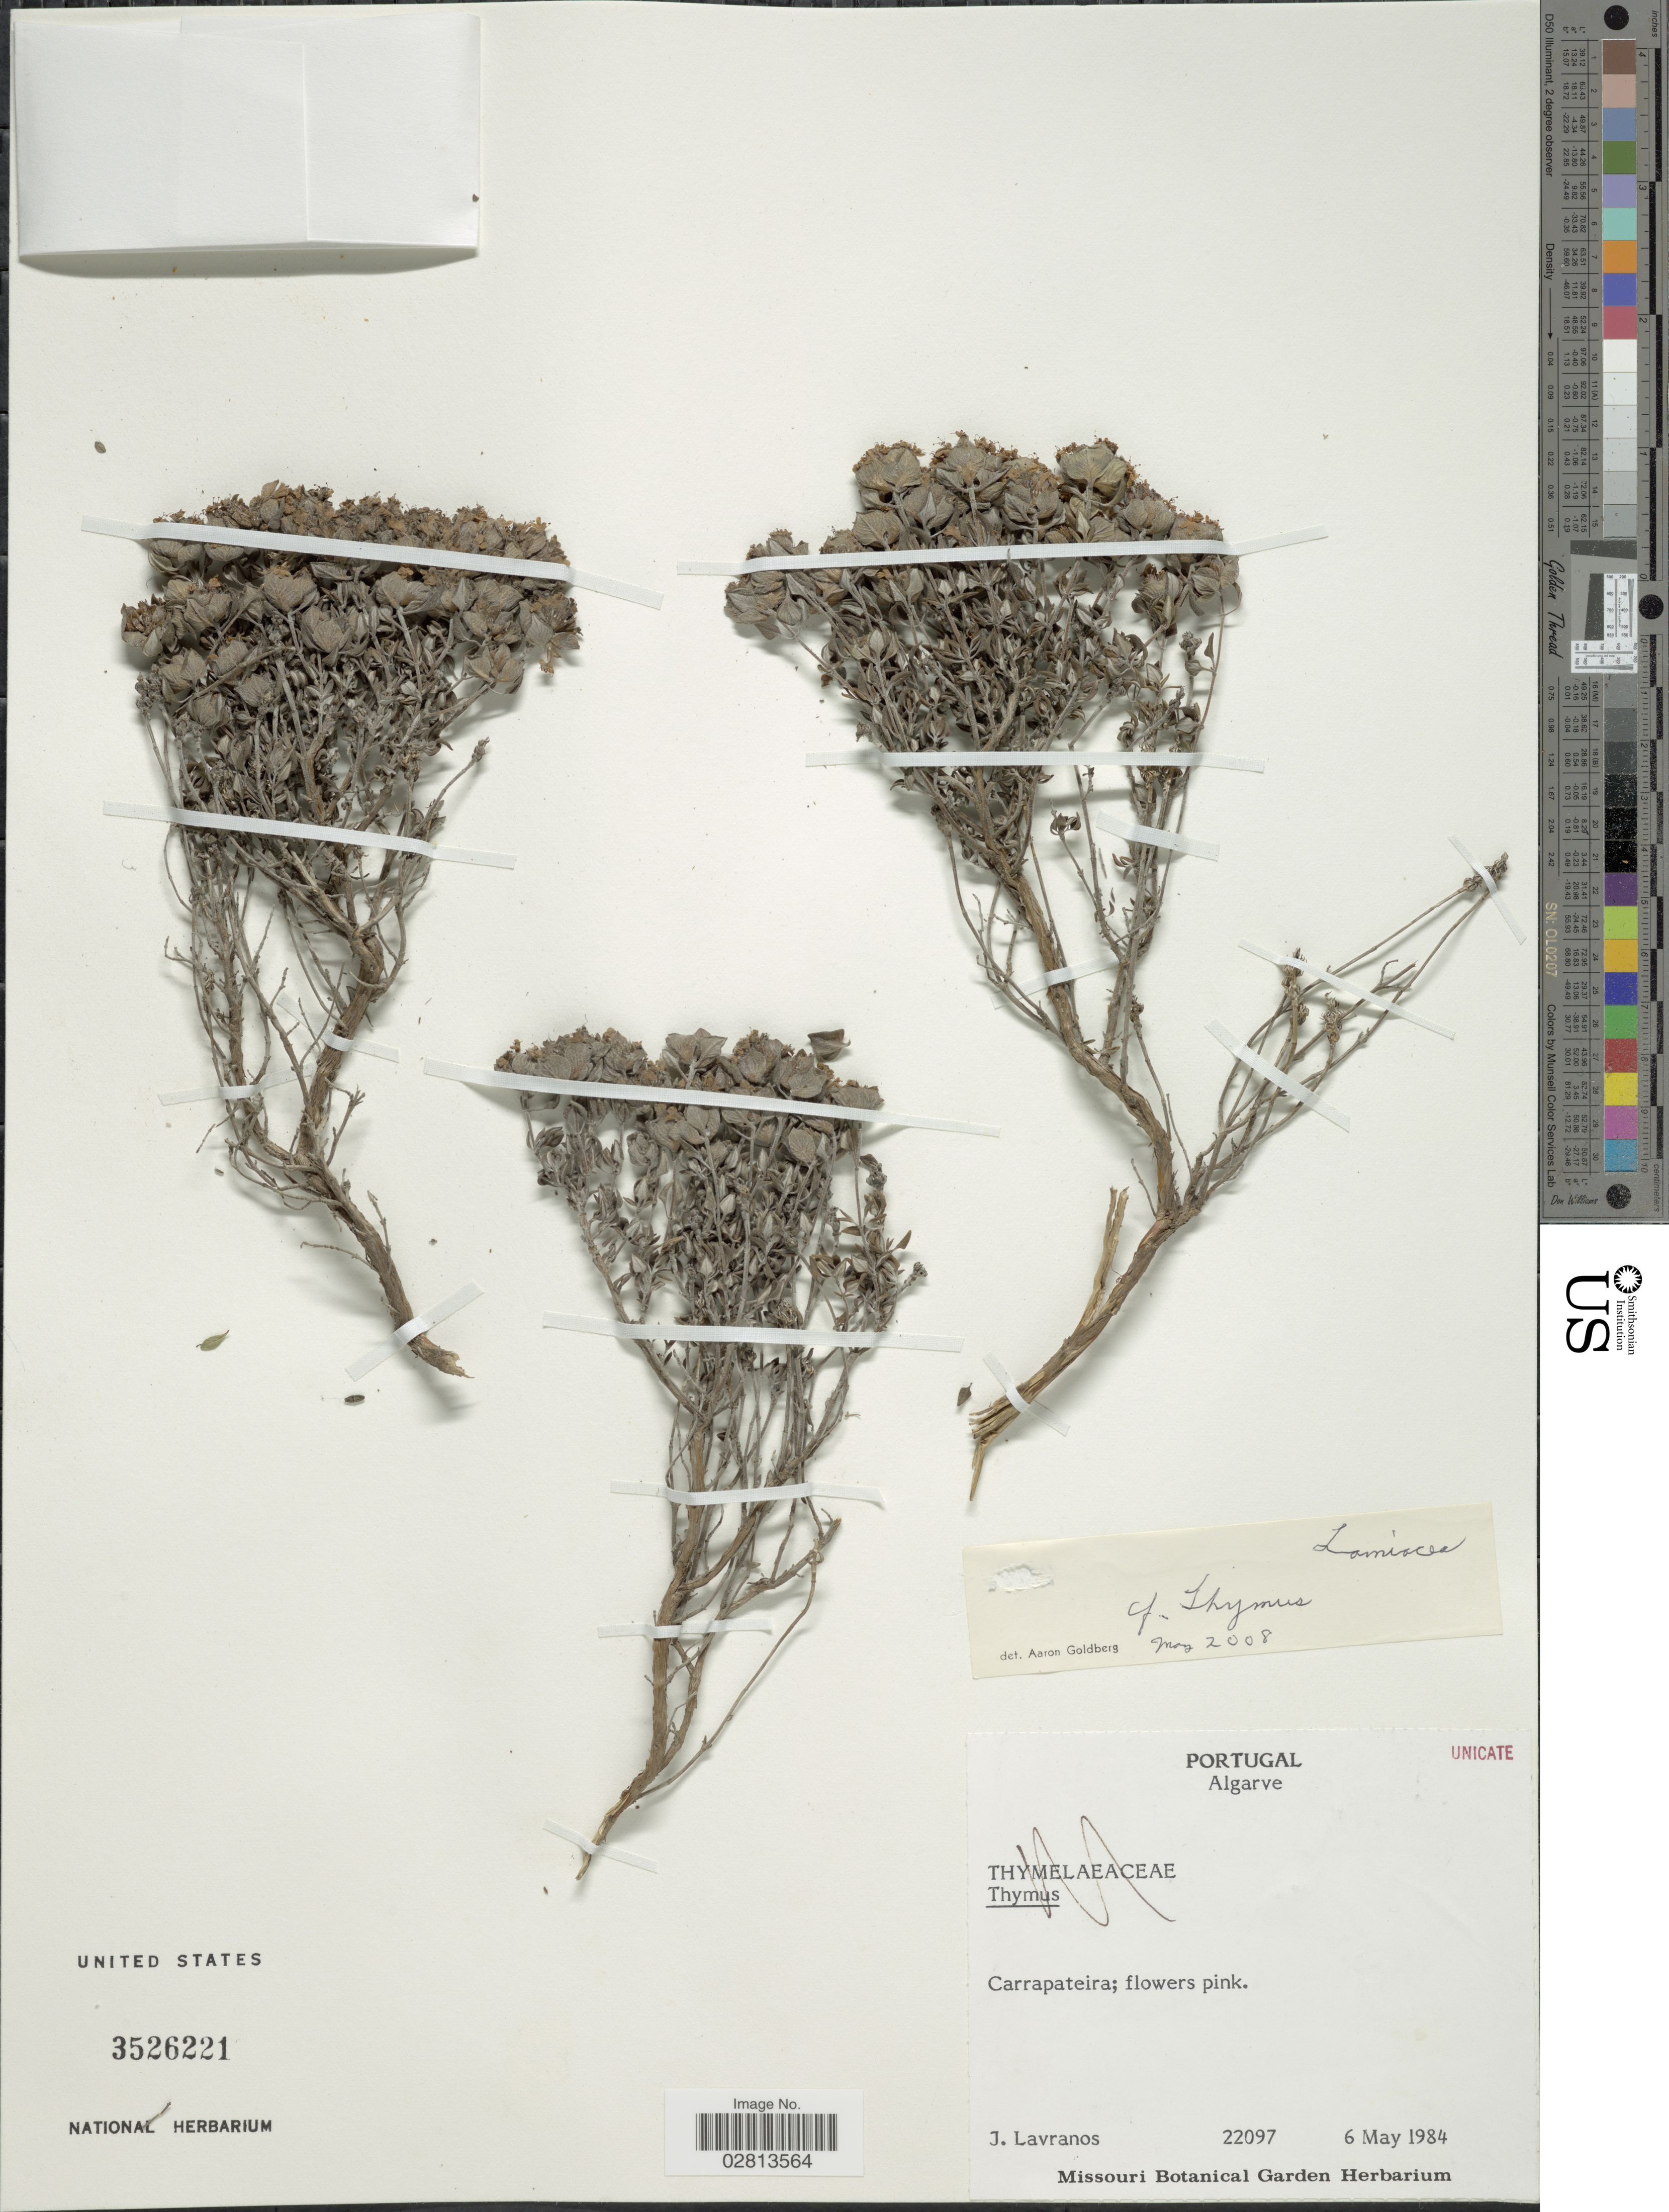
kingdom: Plantae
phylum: Tracheophyta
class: Magnoliopsida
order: Lamiales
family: Lamiaceae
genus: Thymus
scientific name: Thymus sp.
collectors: J. Lavranos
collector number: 22097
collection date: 1984-05-06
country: Portugal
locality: Algarve.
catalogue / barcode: US 3526221